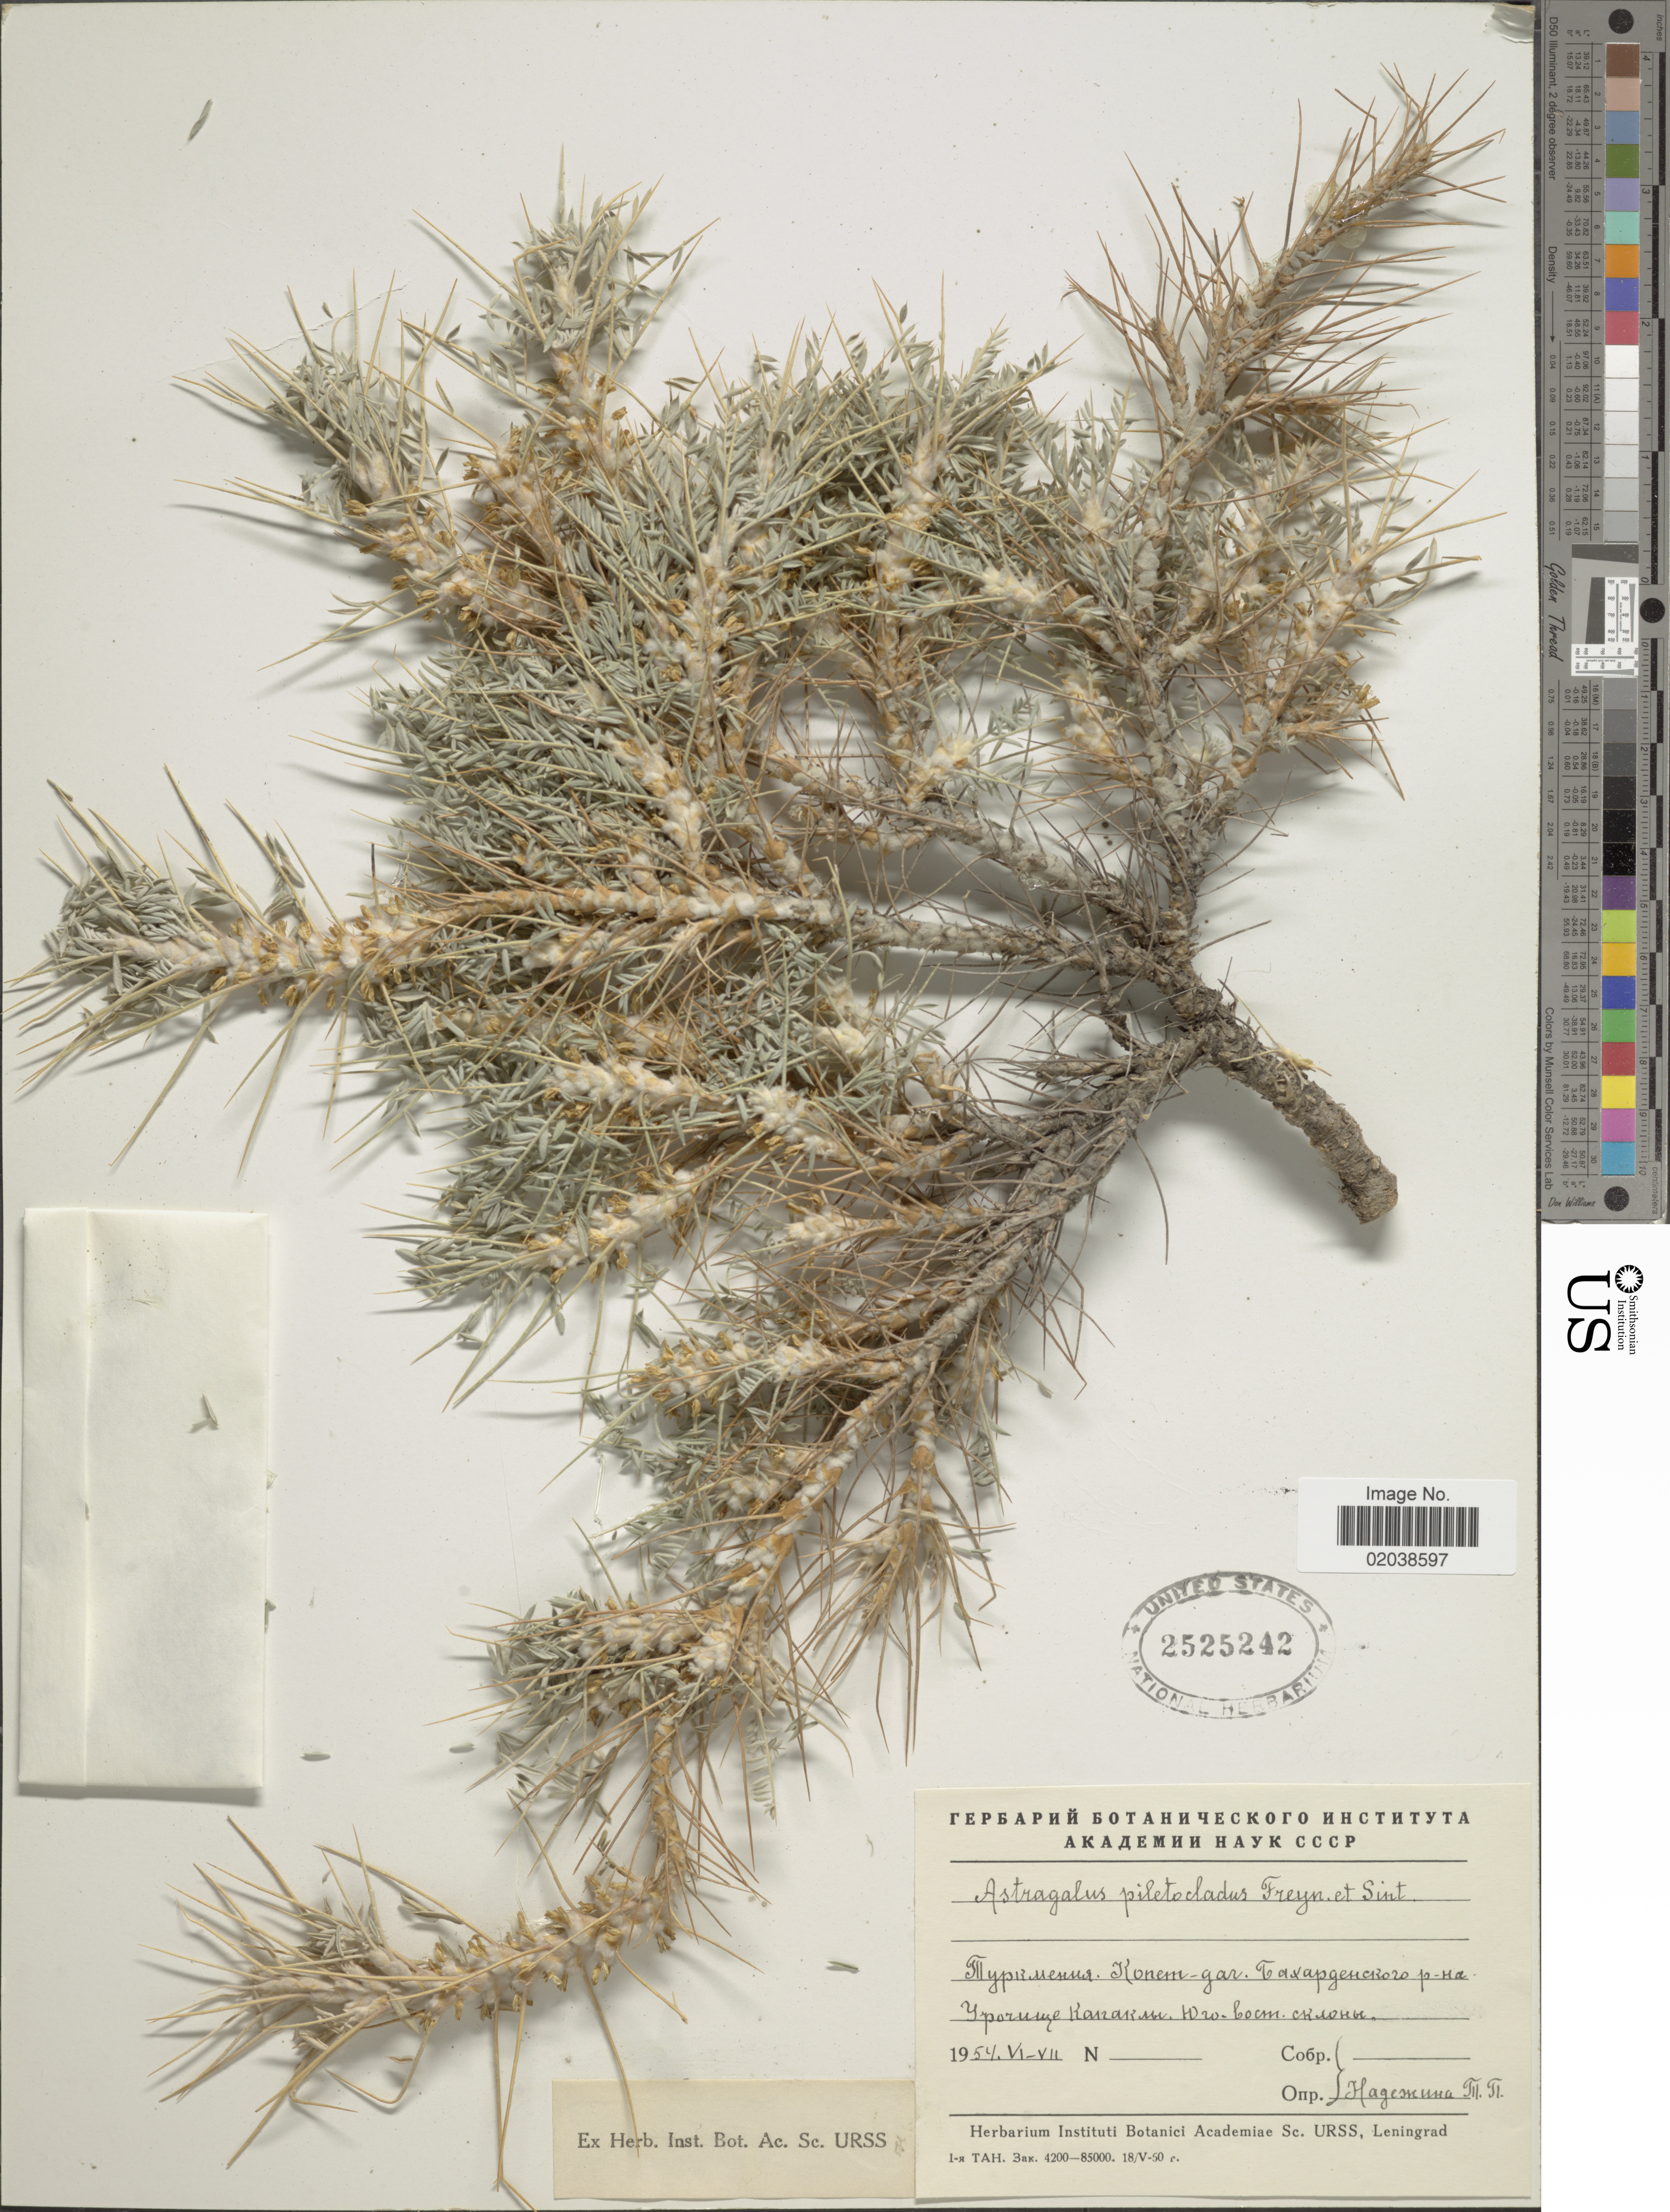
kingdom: Plantae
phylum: Tracheophyta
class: Magnoliopsida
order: Fabales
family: Fabaceae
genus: Astragalus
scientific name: Astragalus piletocladus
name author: Freyn & Sint.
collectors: T. Nadezhdina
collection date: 1954-06/1954-07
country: Turkmenistan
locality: Kopet Dag Mountain Range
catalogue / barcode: US 2525242